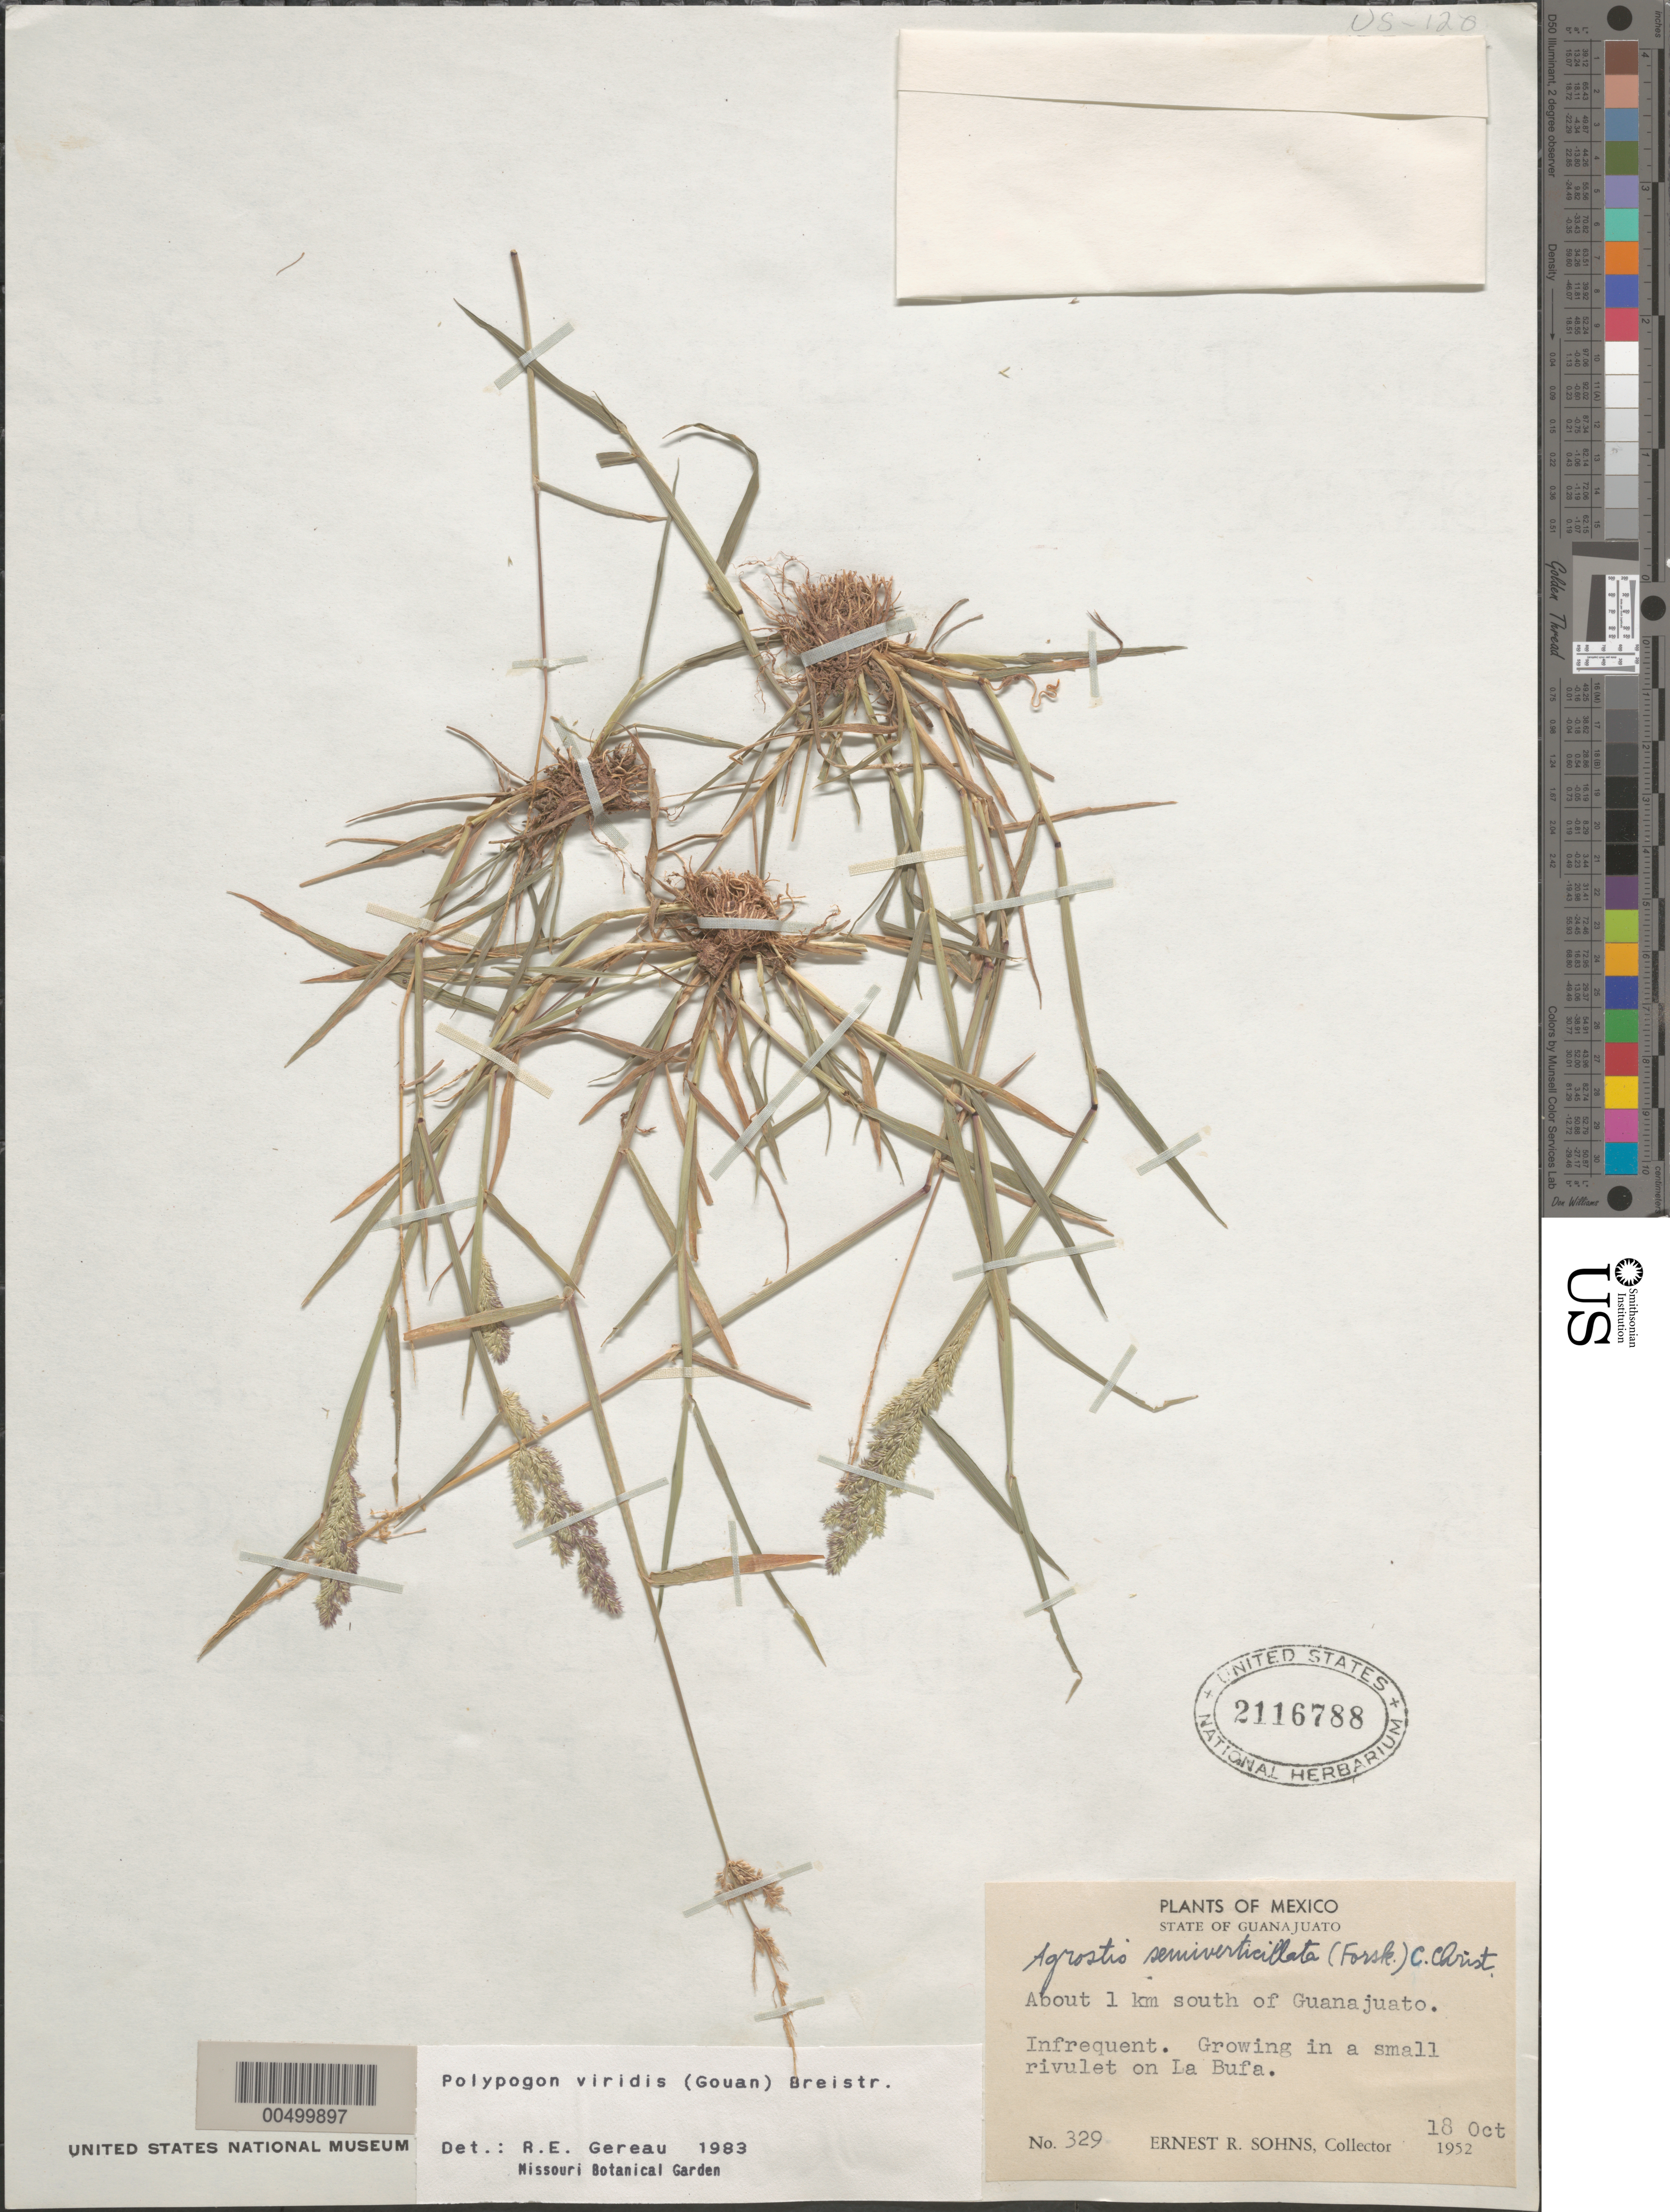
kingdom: Plantae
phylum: Tracheophyta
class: Liliopsida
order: Poales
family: Poaceae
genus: Polypogon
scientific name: Polypogon viridis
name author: (Gouan) Breistroffer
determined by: Gereau, R. E.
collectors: E. R. Sohns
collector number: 329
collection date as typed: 18 Oct 1952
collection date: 1952-10-18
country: Mexico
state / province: Guanajuato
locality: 1 km S of Guanajuato, on La Bufa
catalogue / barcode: US 2116788